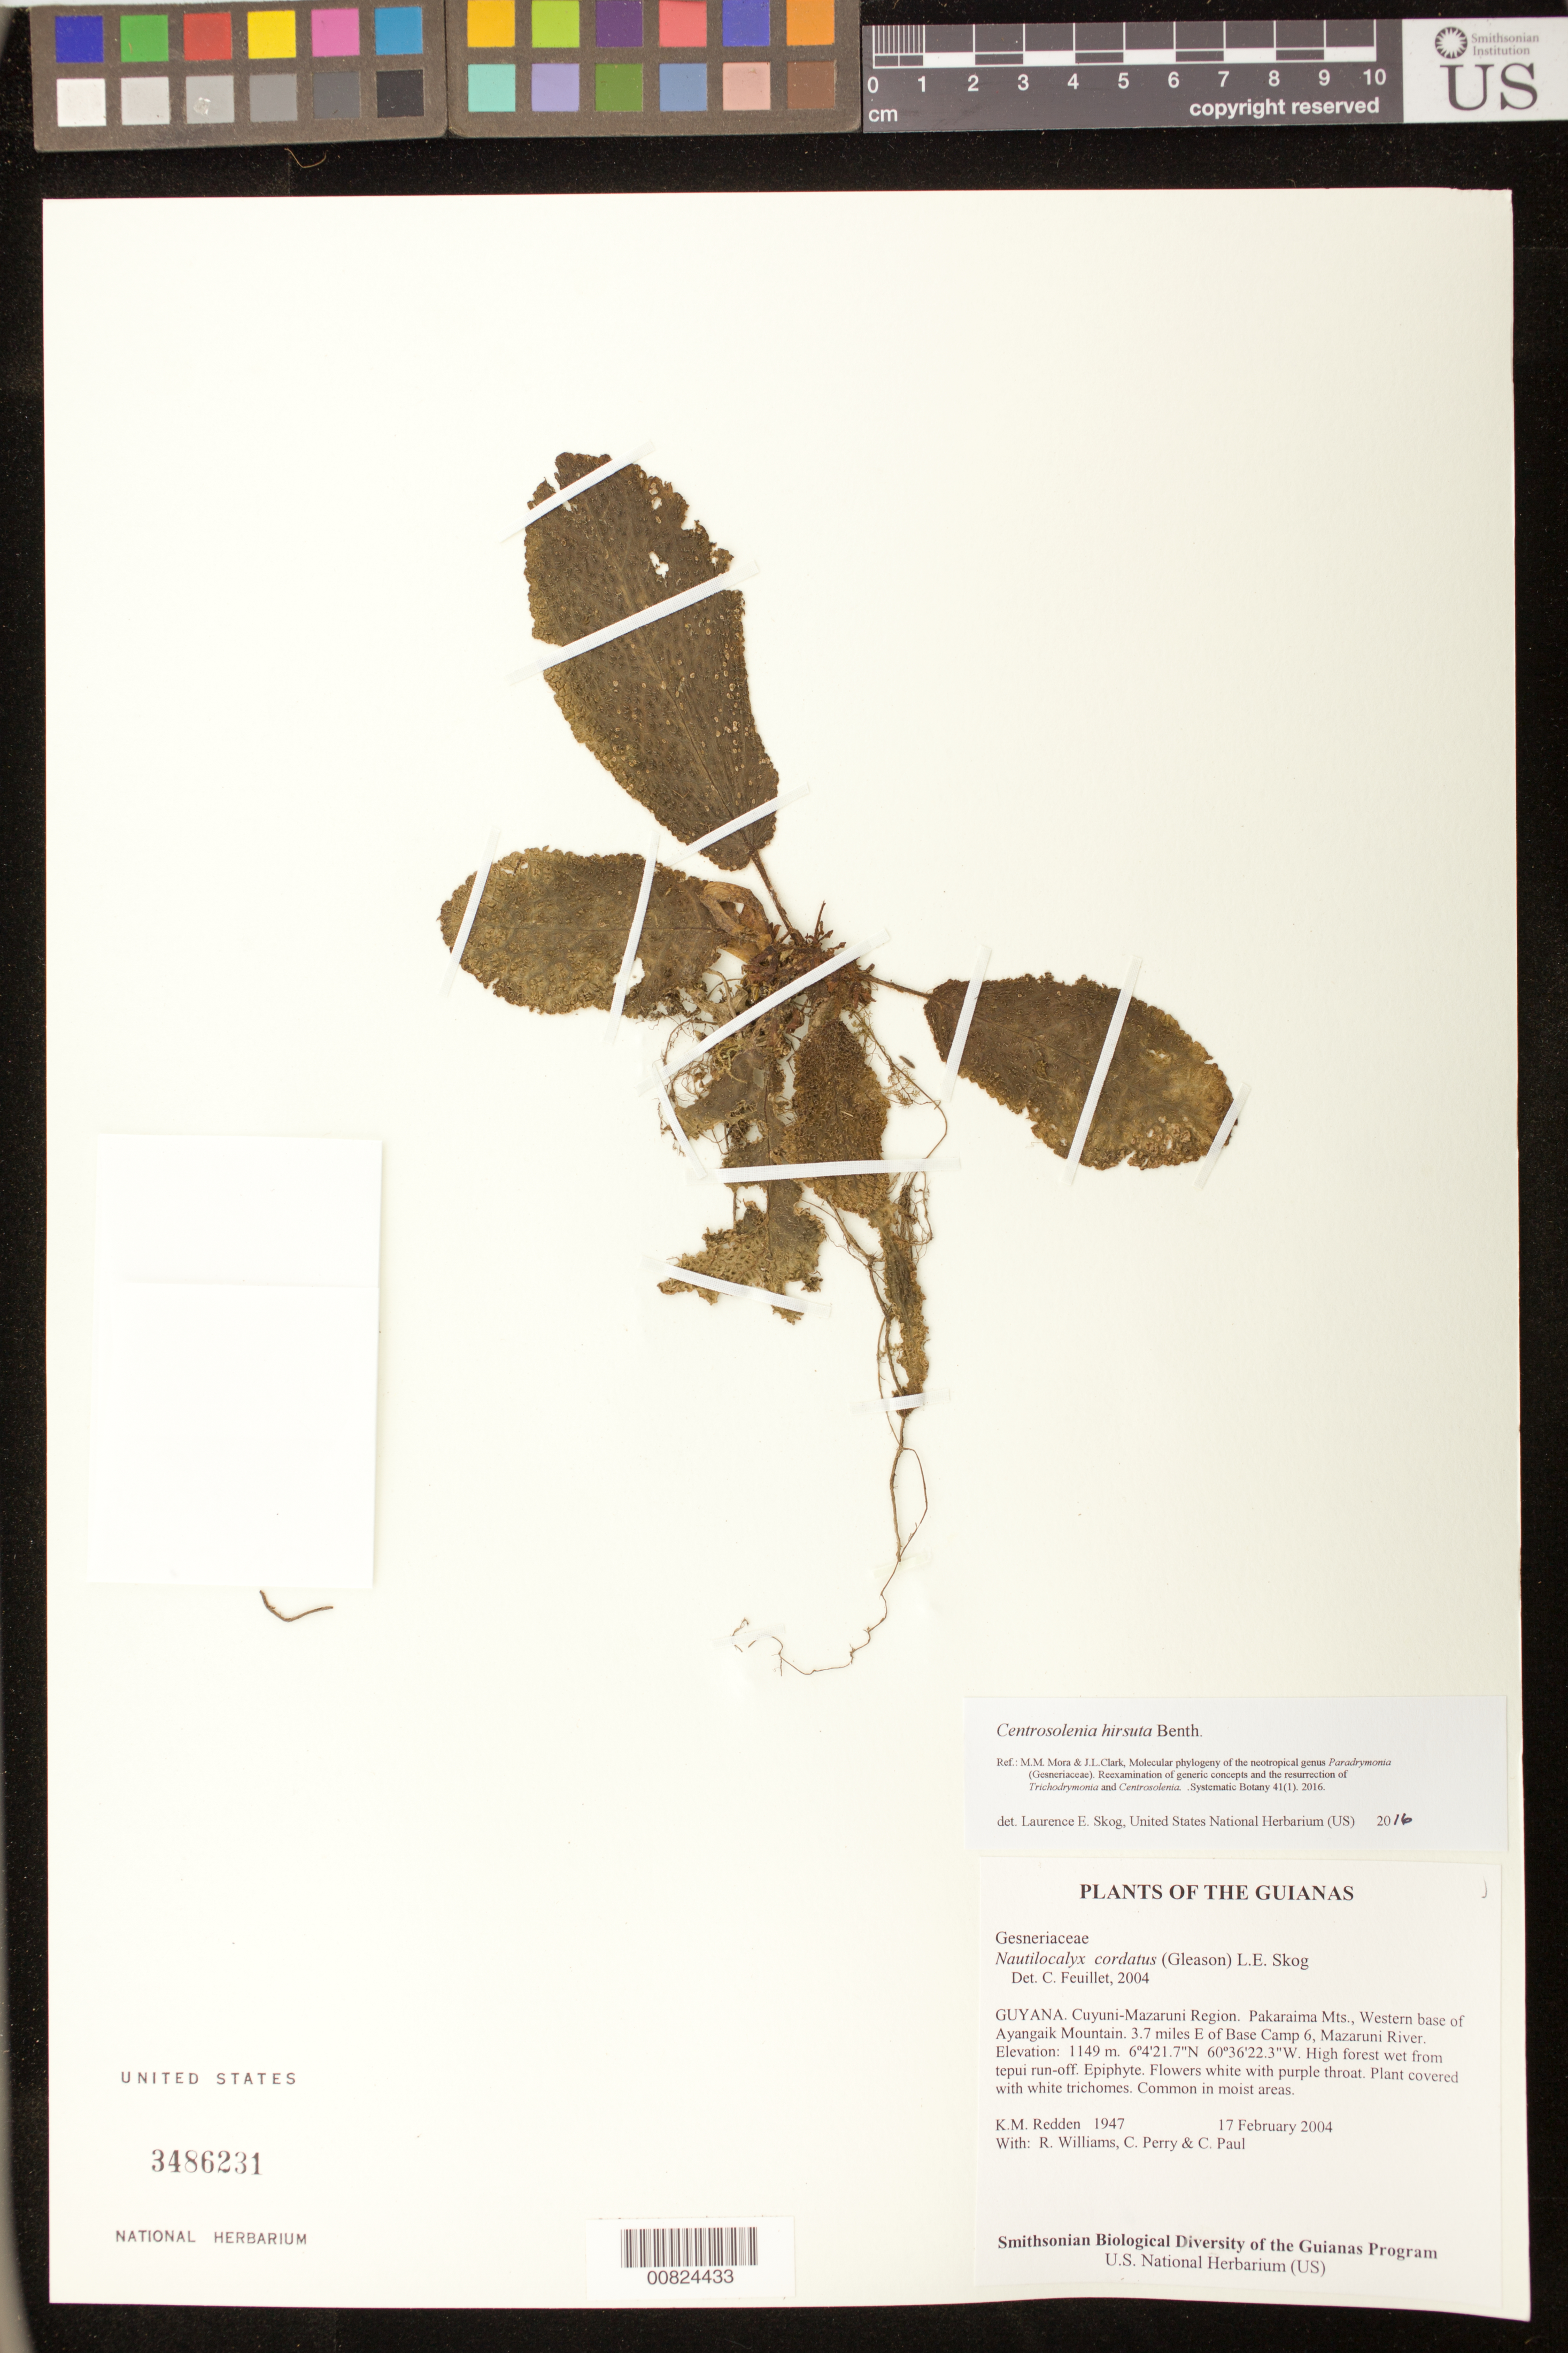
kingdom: Plantae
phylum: Tracheophyta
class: Magnoliopsida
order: Lamiales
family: Gesneriaceae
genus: Centrosolenia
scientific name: Centrosolenia hirsuta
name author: Benth.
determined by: Skog, Laurence E.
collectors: K. M. Redden & et al.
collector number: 1947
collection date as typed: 17 Feb 2004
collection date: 2004-02-17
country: Guyana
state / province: Cuyuni-Mazaruni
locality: Pakaraima Mts., western base of Ayangaik Mountain. 3.7 miles E of Base Camp 6, Mazaruni River.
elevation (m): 1149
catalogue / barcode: US 3486231